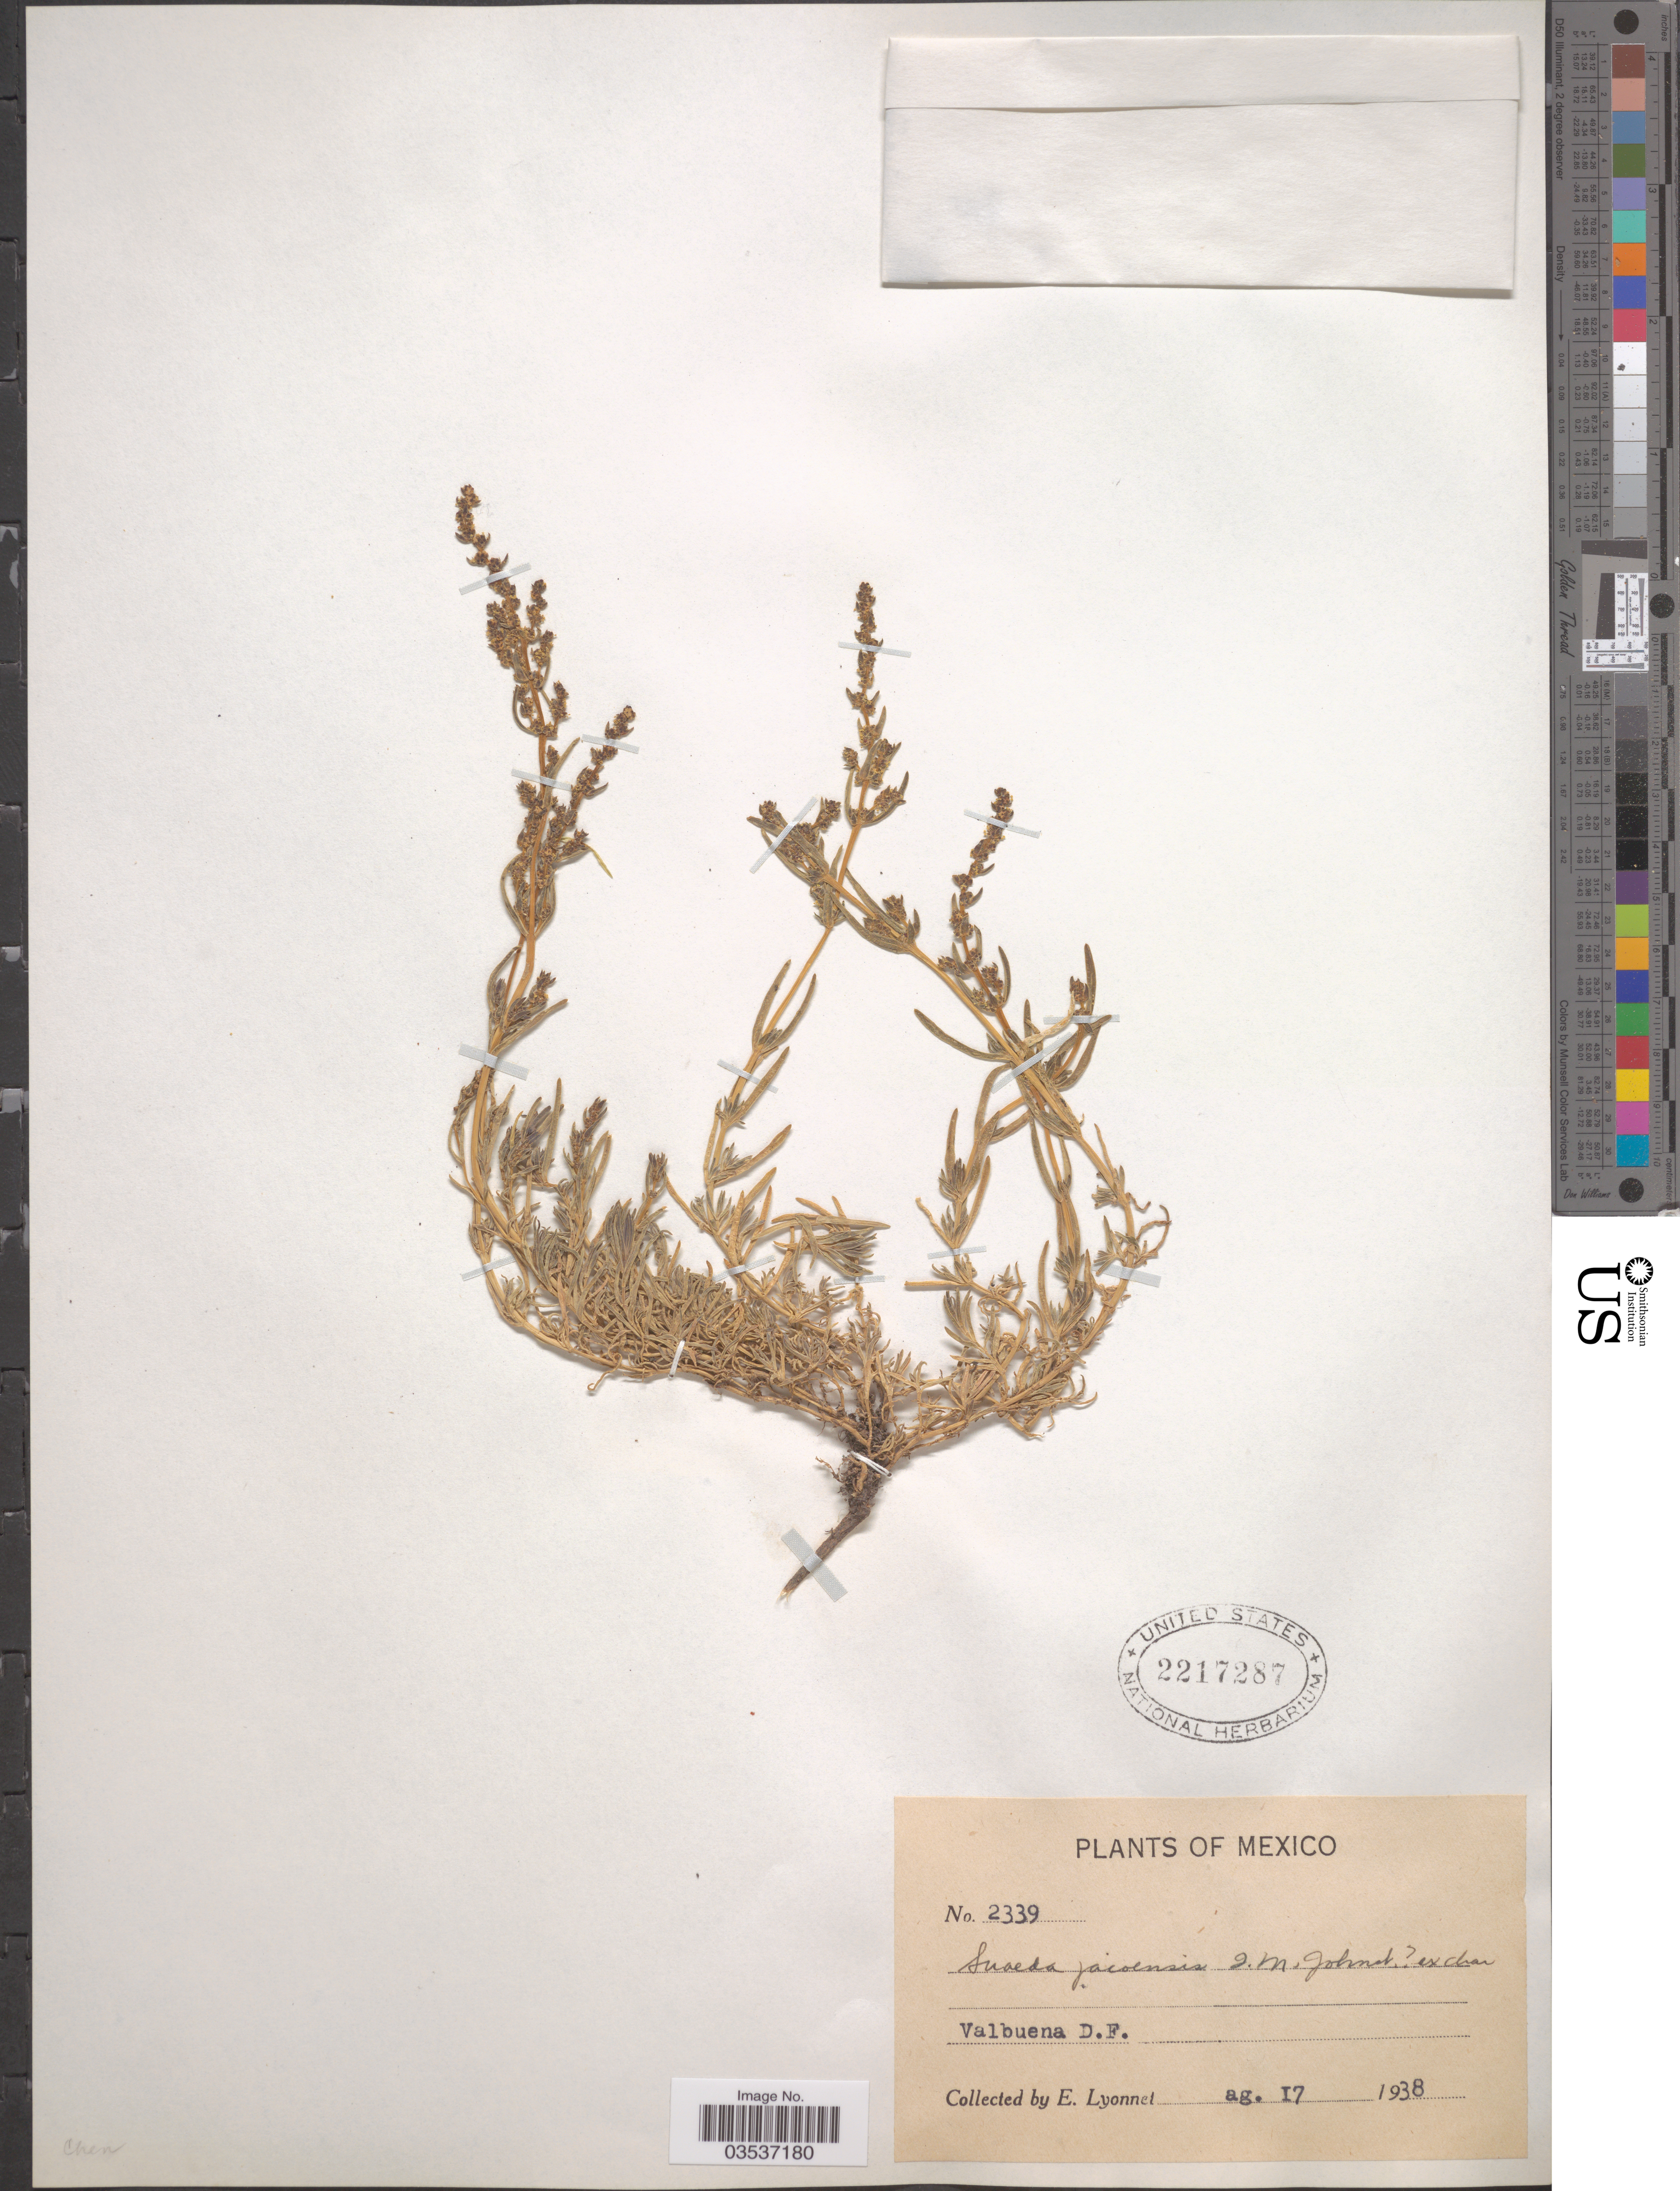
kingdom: Plantae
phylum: Tracheophyta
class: Magnoliopsida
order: Caryophyllales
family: Amaranthaceae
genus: Suaeda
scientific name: Suaeda jacoensis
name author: I.M. Johnst.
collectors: E. Lyonnet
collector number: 2339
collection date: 1938-08-17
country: Mexico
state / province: Distrito Federal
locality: Valbuena, D.F.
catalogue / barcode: US 2217287